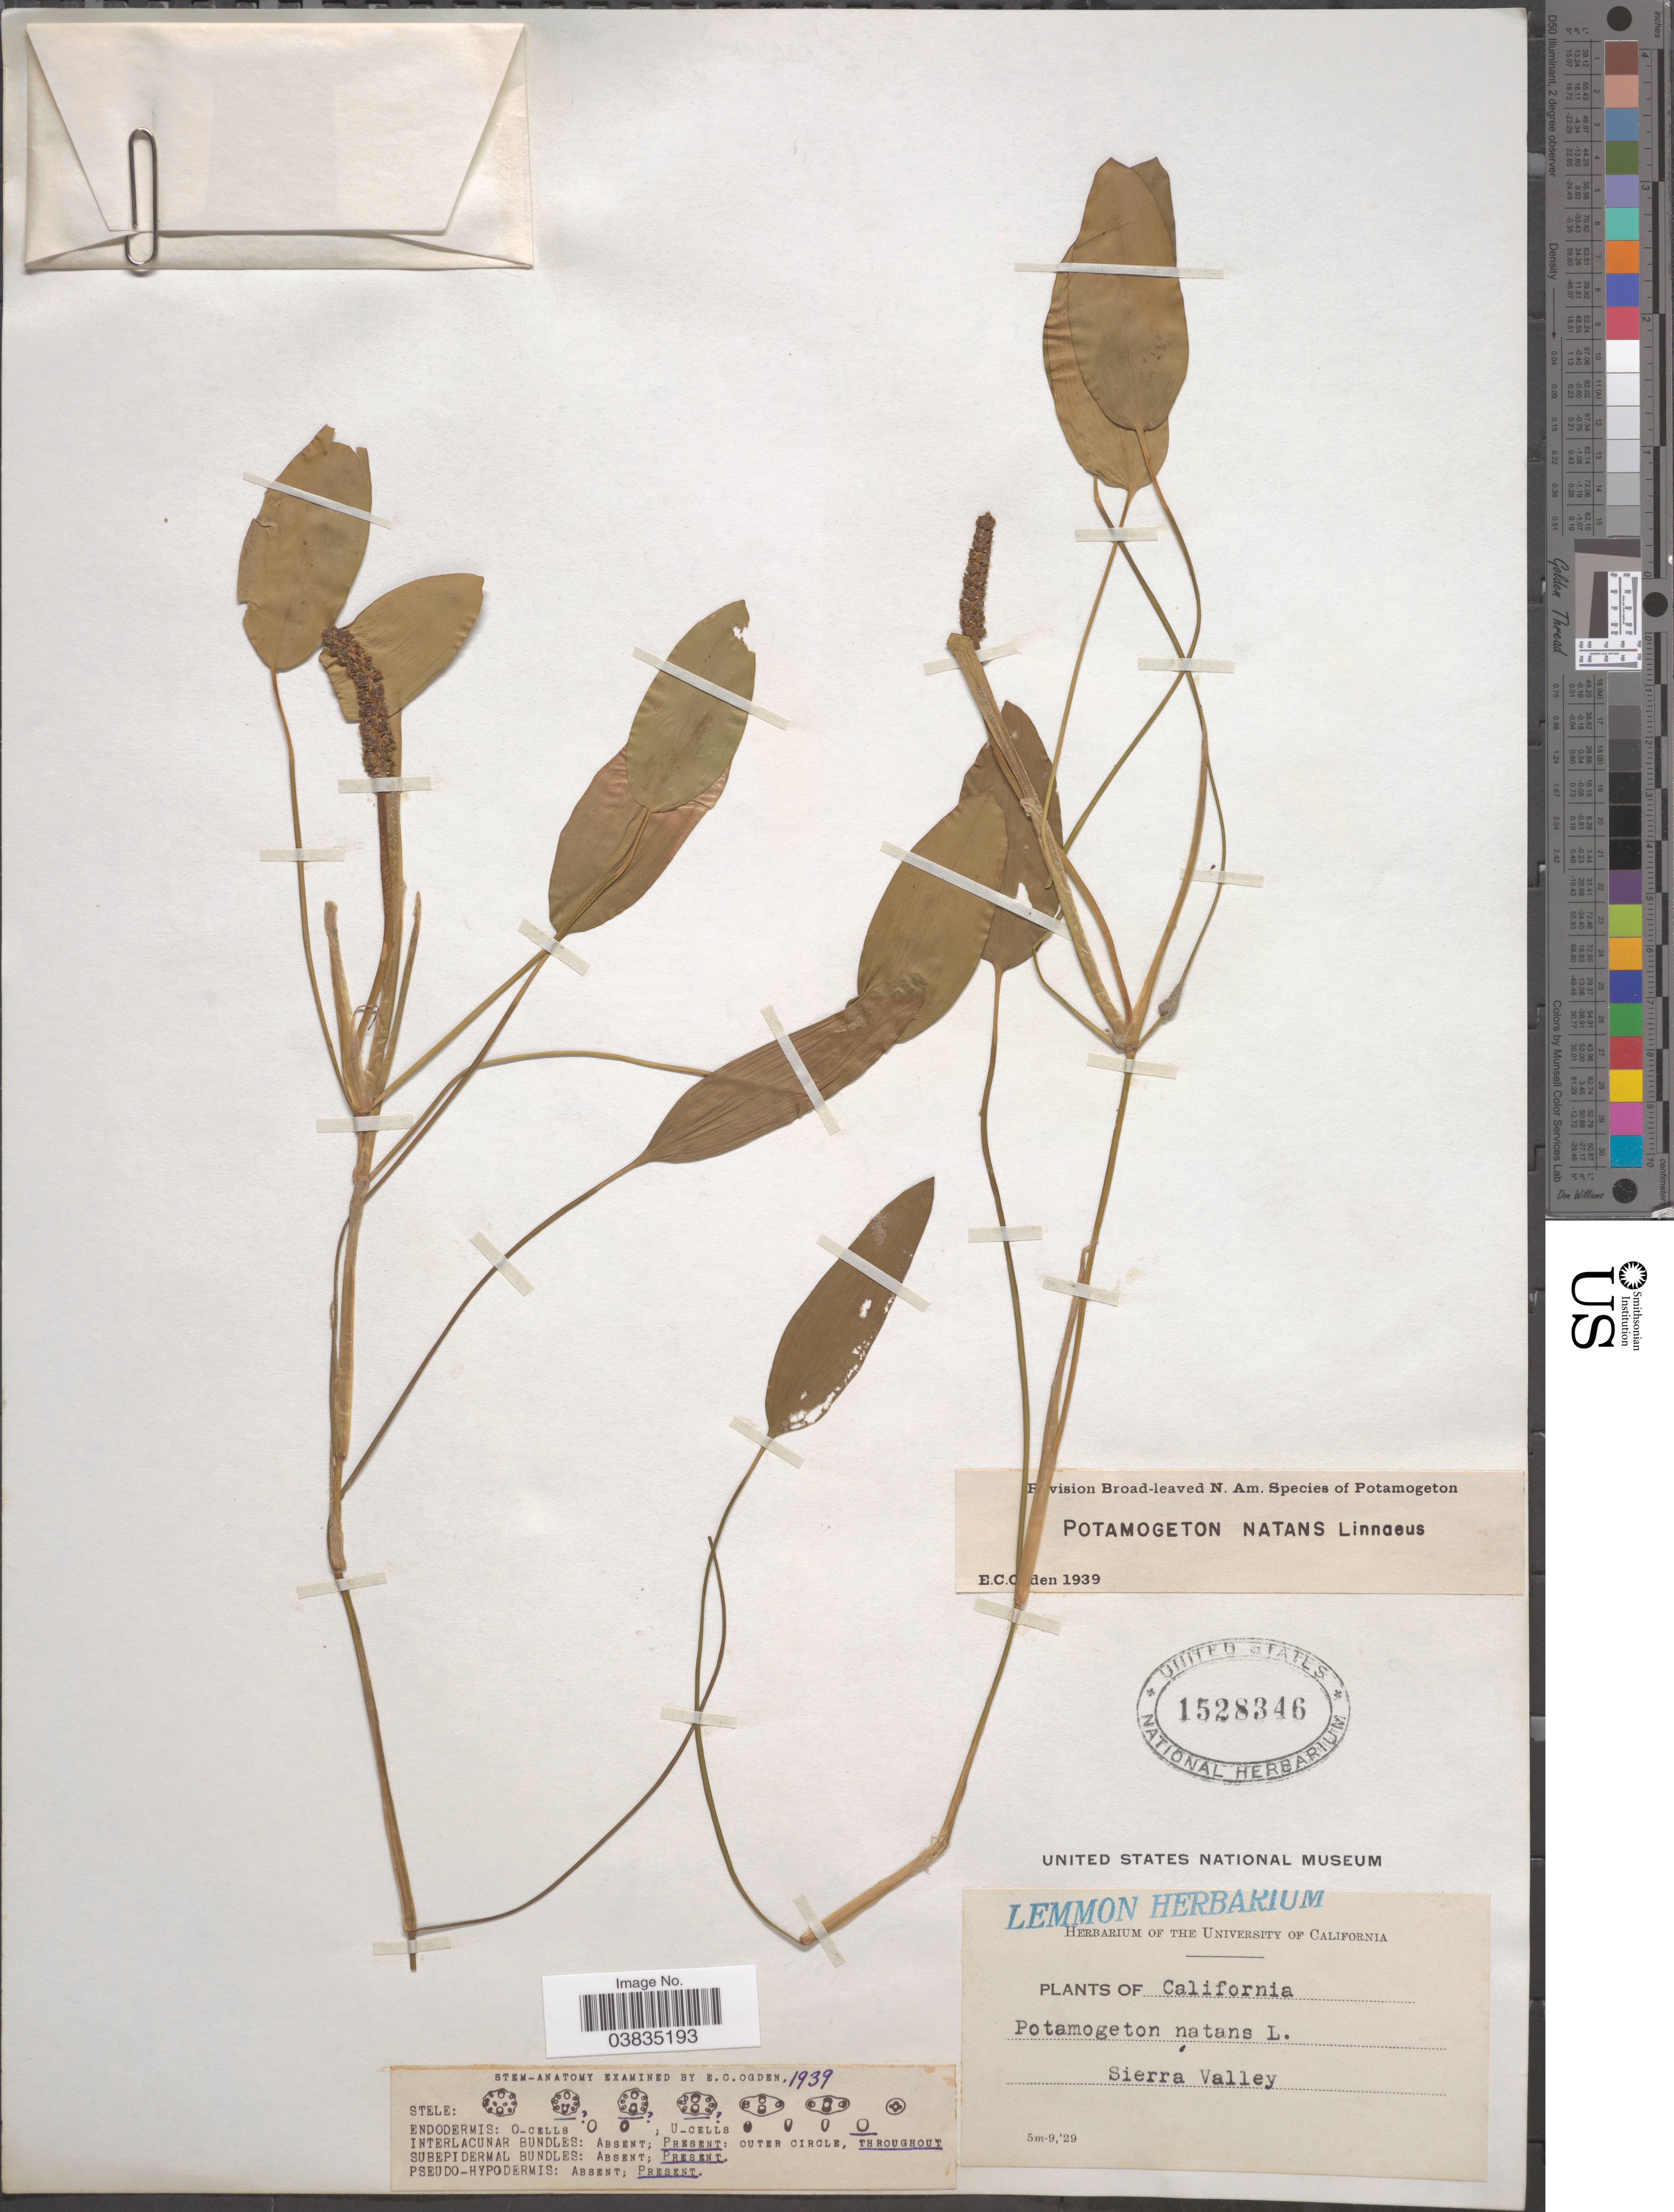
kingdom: Plantae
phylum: Tracheophyta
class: Liliopsida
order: Alismatales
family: Potamogetonaceae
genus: Potamogeton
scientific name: Potamogeton natans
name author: L.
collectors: ex herb. Lemmon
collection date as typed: Transcribed d/m/y: 9/5/29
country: United States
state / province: California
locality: Sierra Valley.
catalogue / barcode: US 1528346